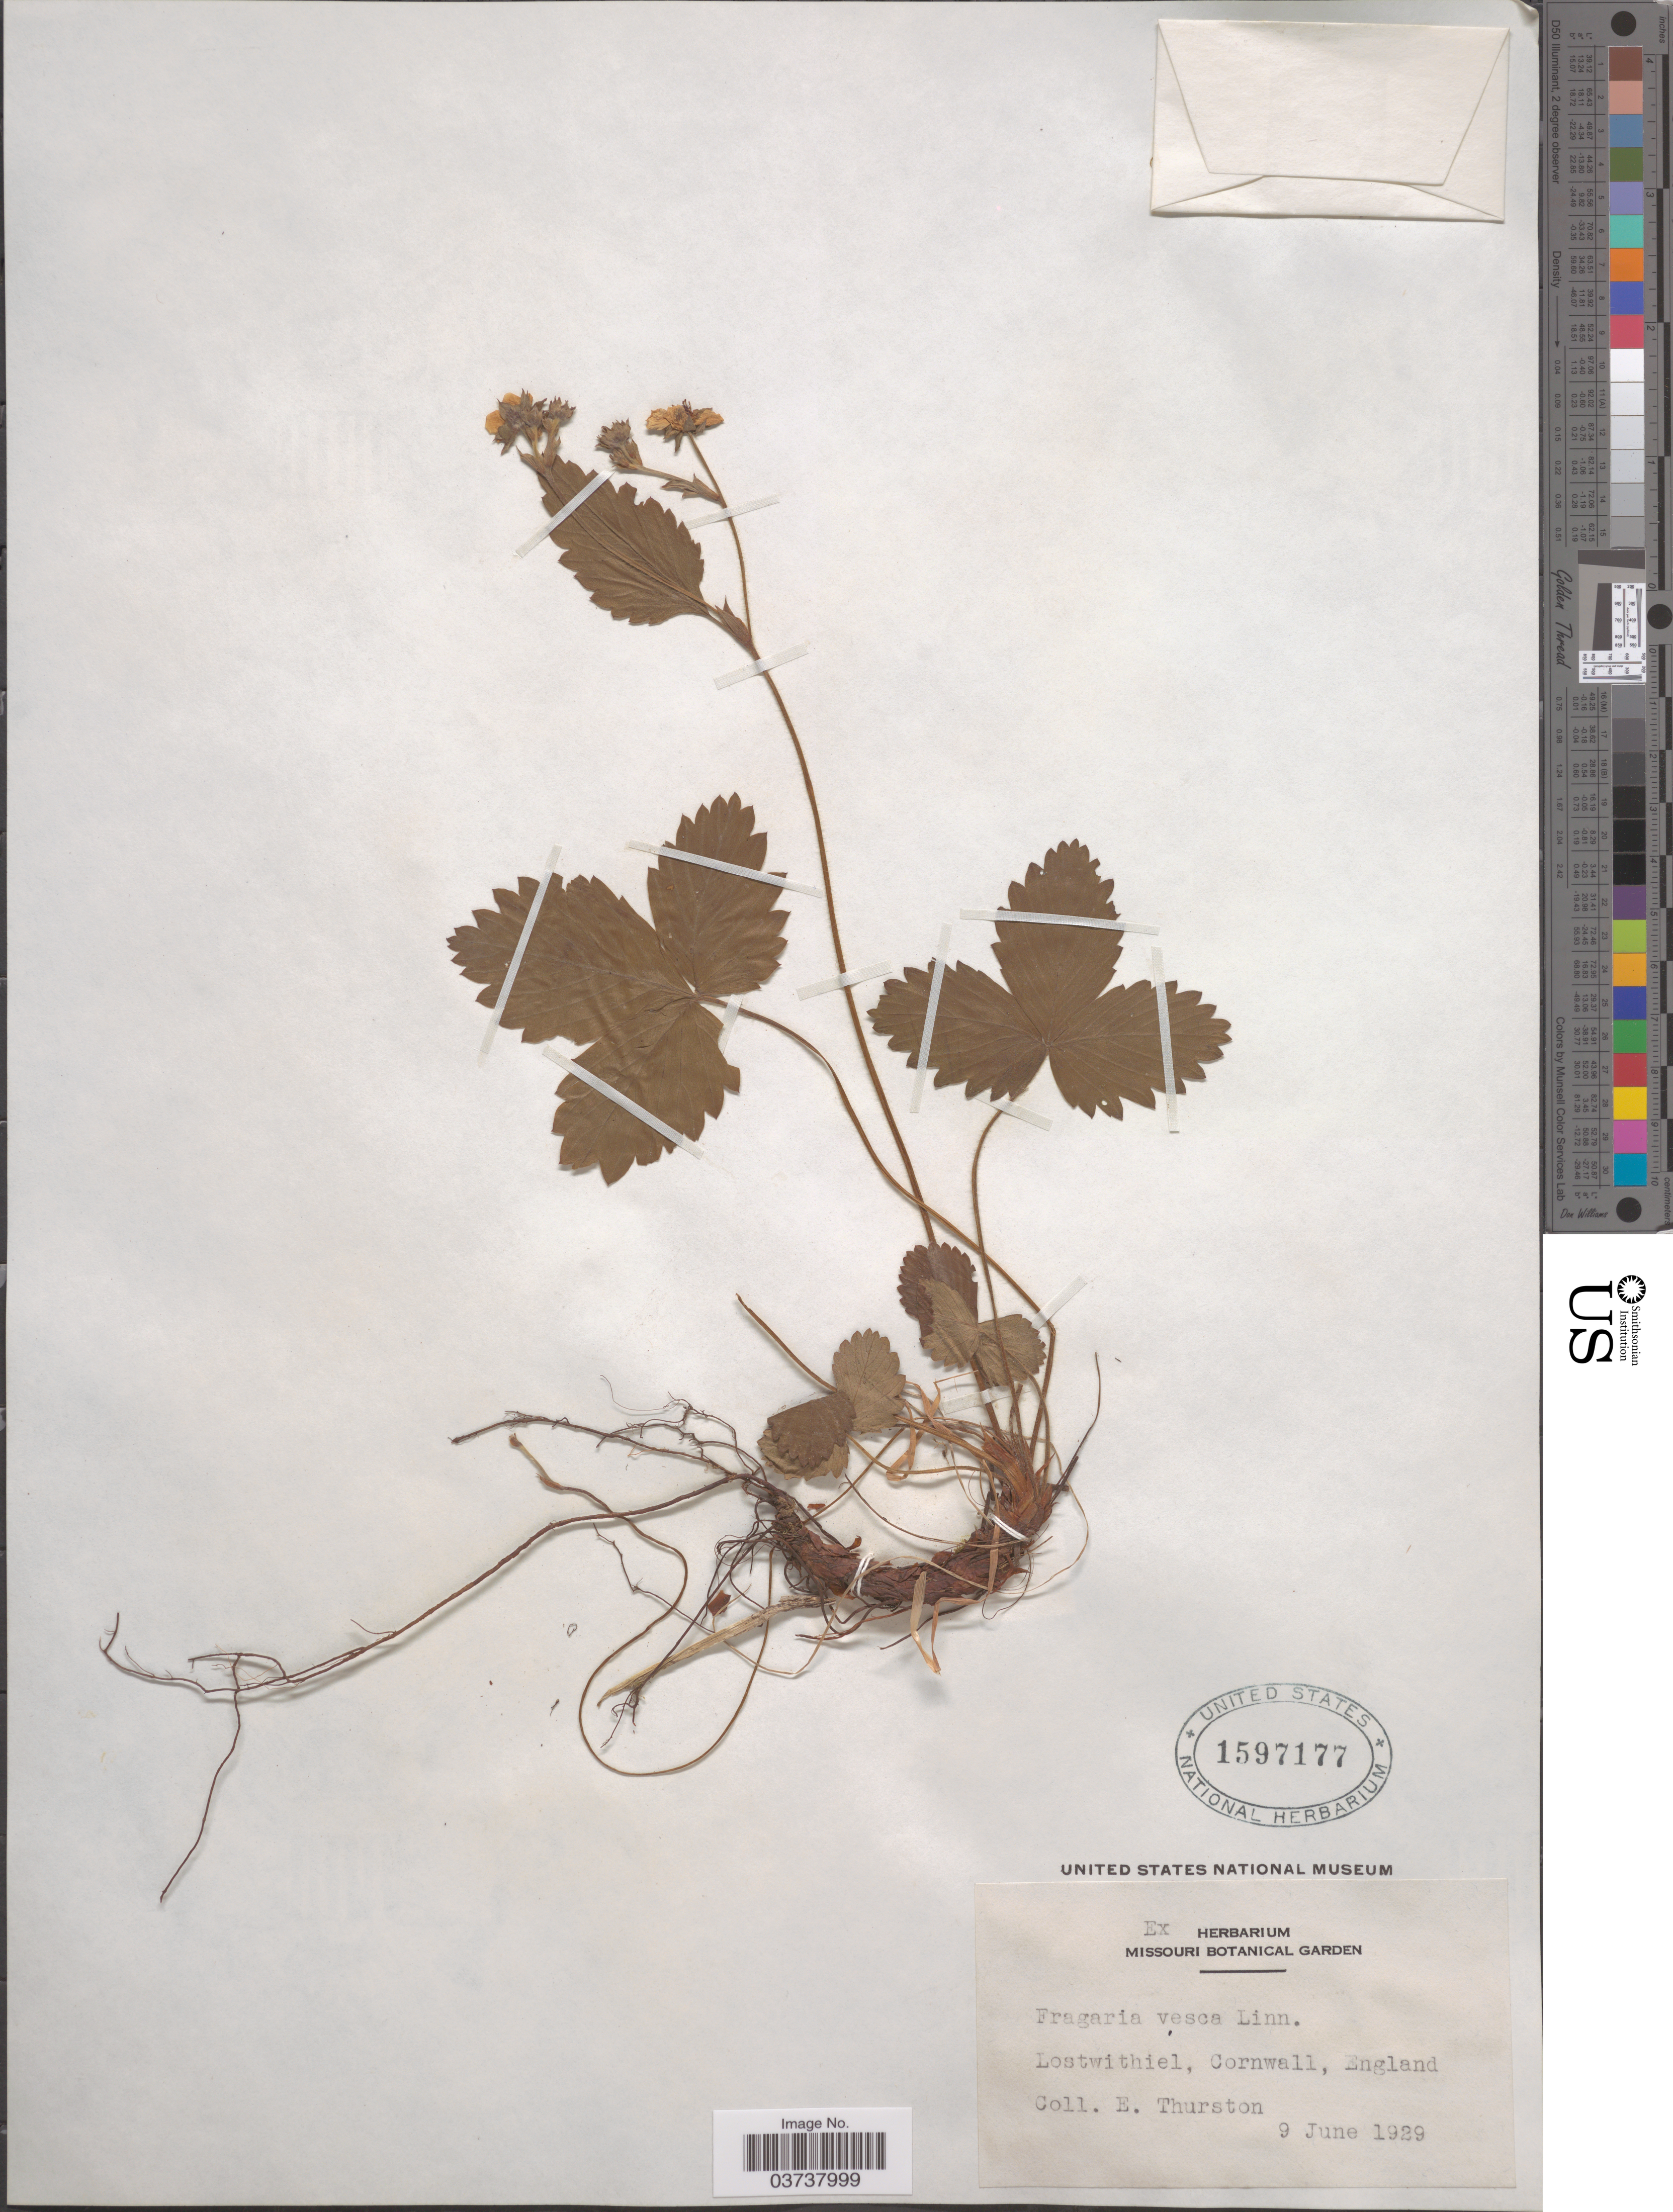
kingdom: Plantae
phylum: Tracheophyta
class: Magnoliopsida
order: Rosales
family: Rosaceae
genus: Fragaria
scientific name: Fragaria vesca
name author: L.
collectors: E. Thurston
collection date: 1929-06-09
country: United Kingdom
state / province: England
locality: Lostwithiel, Cornwall.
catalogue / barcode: US 1597177